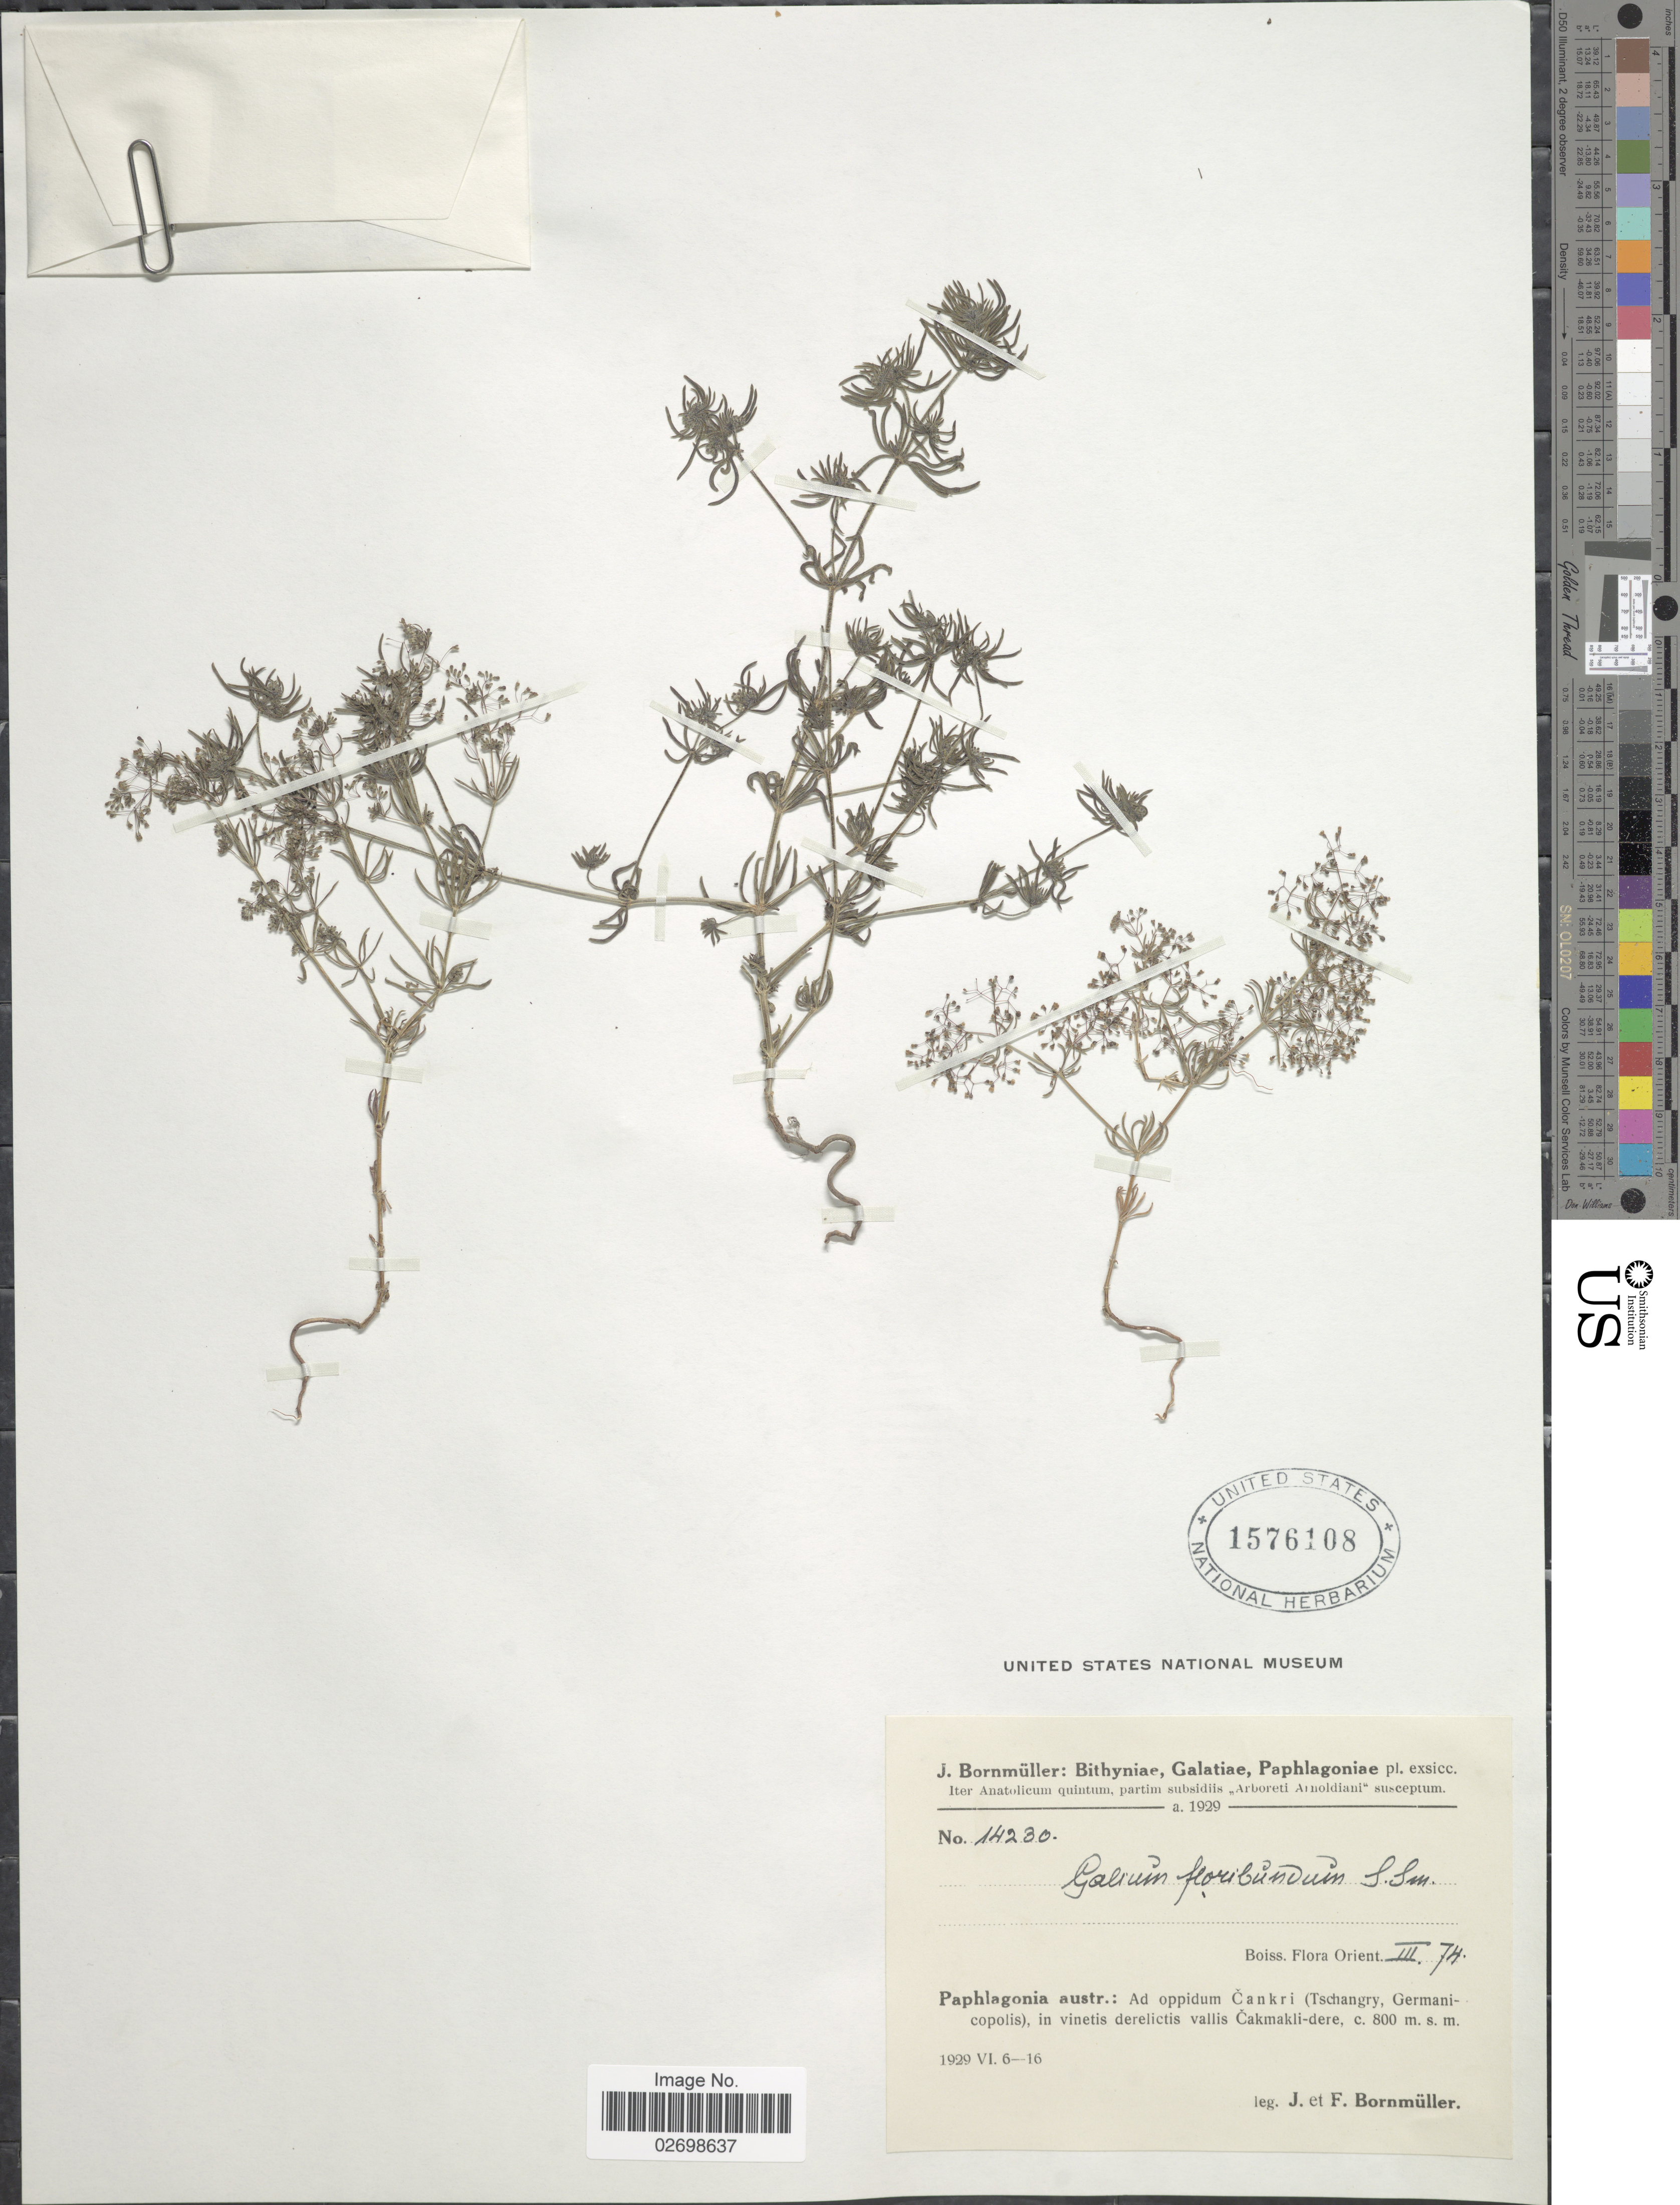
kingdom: Plantae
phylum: Tracheophyta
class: Magnoliopsida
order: Gentianales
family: Rubiaceae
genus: Galium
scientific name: Galium floribundum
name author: Sm.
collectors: J. Bornmüller & F. Bornmüller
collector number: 14230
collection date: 1929-06-06/1929-06-16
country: Turkey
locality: Bithyniae, Galatiae, Pahlagoniae, Pahlagonia austr.: ad oppidum Cankri (Tschangry, Germani-copolis), in vinetis derelictis vallis Cakmakli-dere [unsure placement]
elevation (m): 800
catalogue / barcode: US 1576108